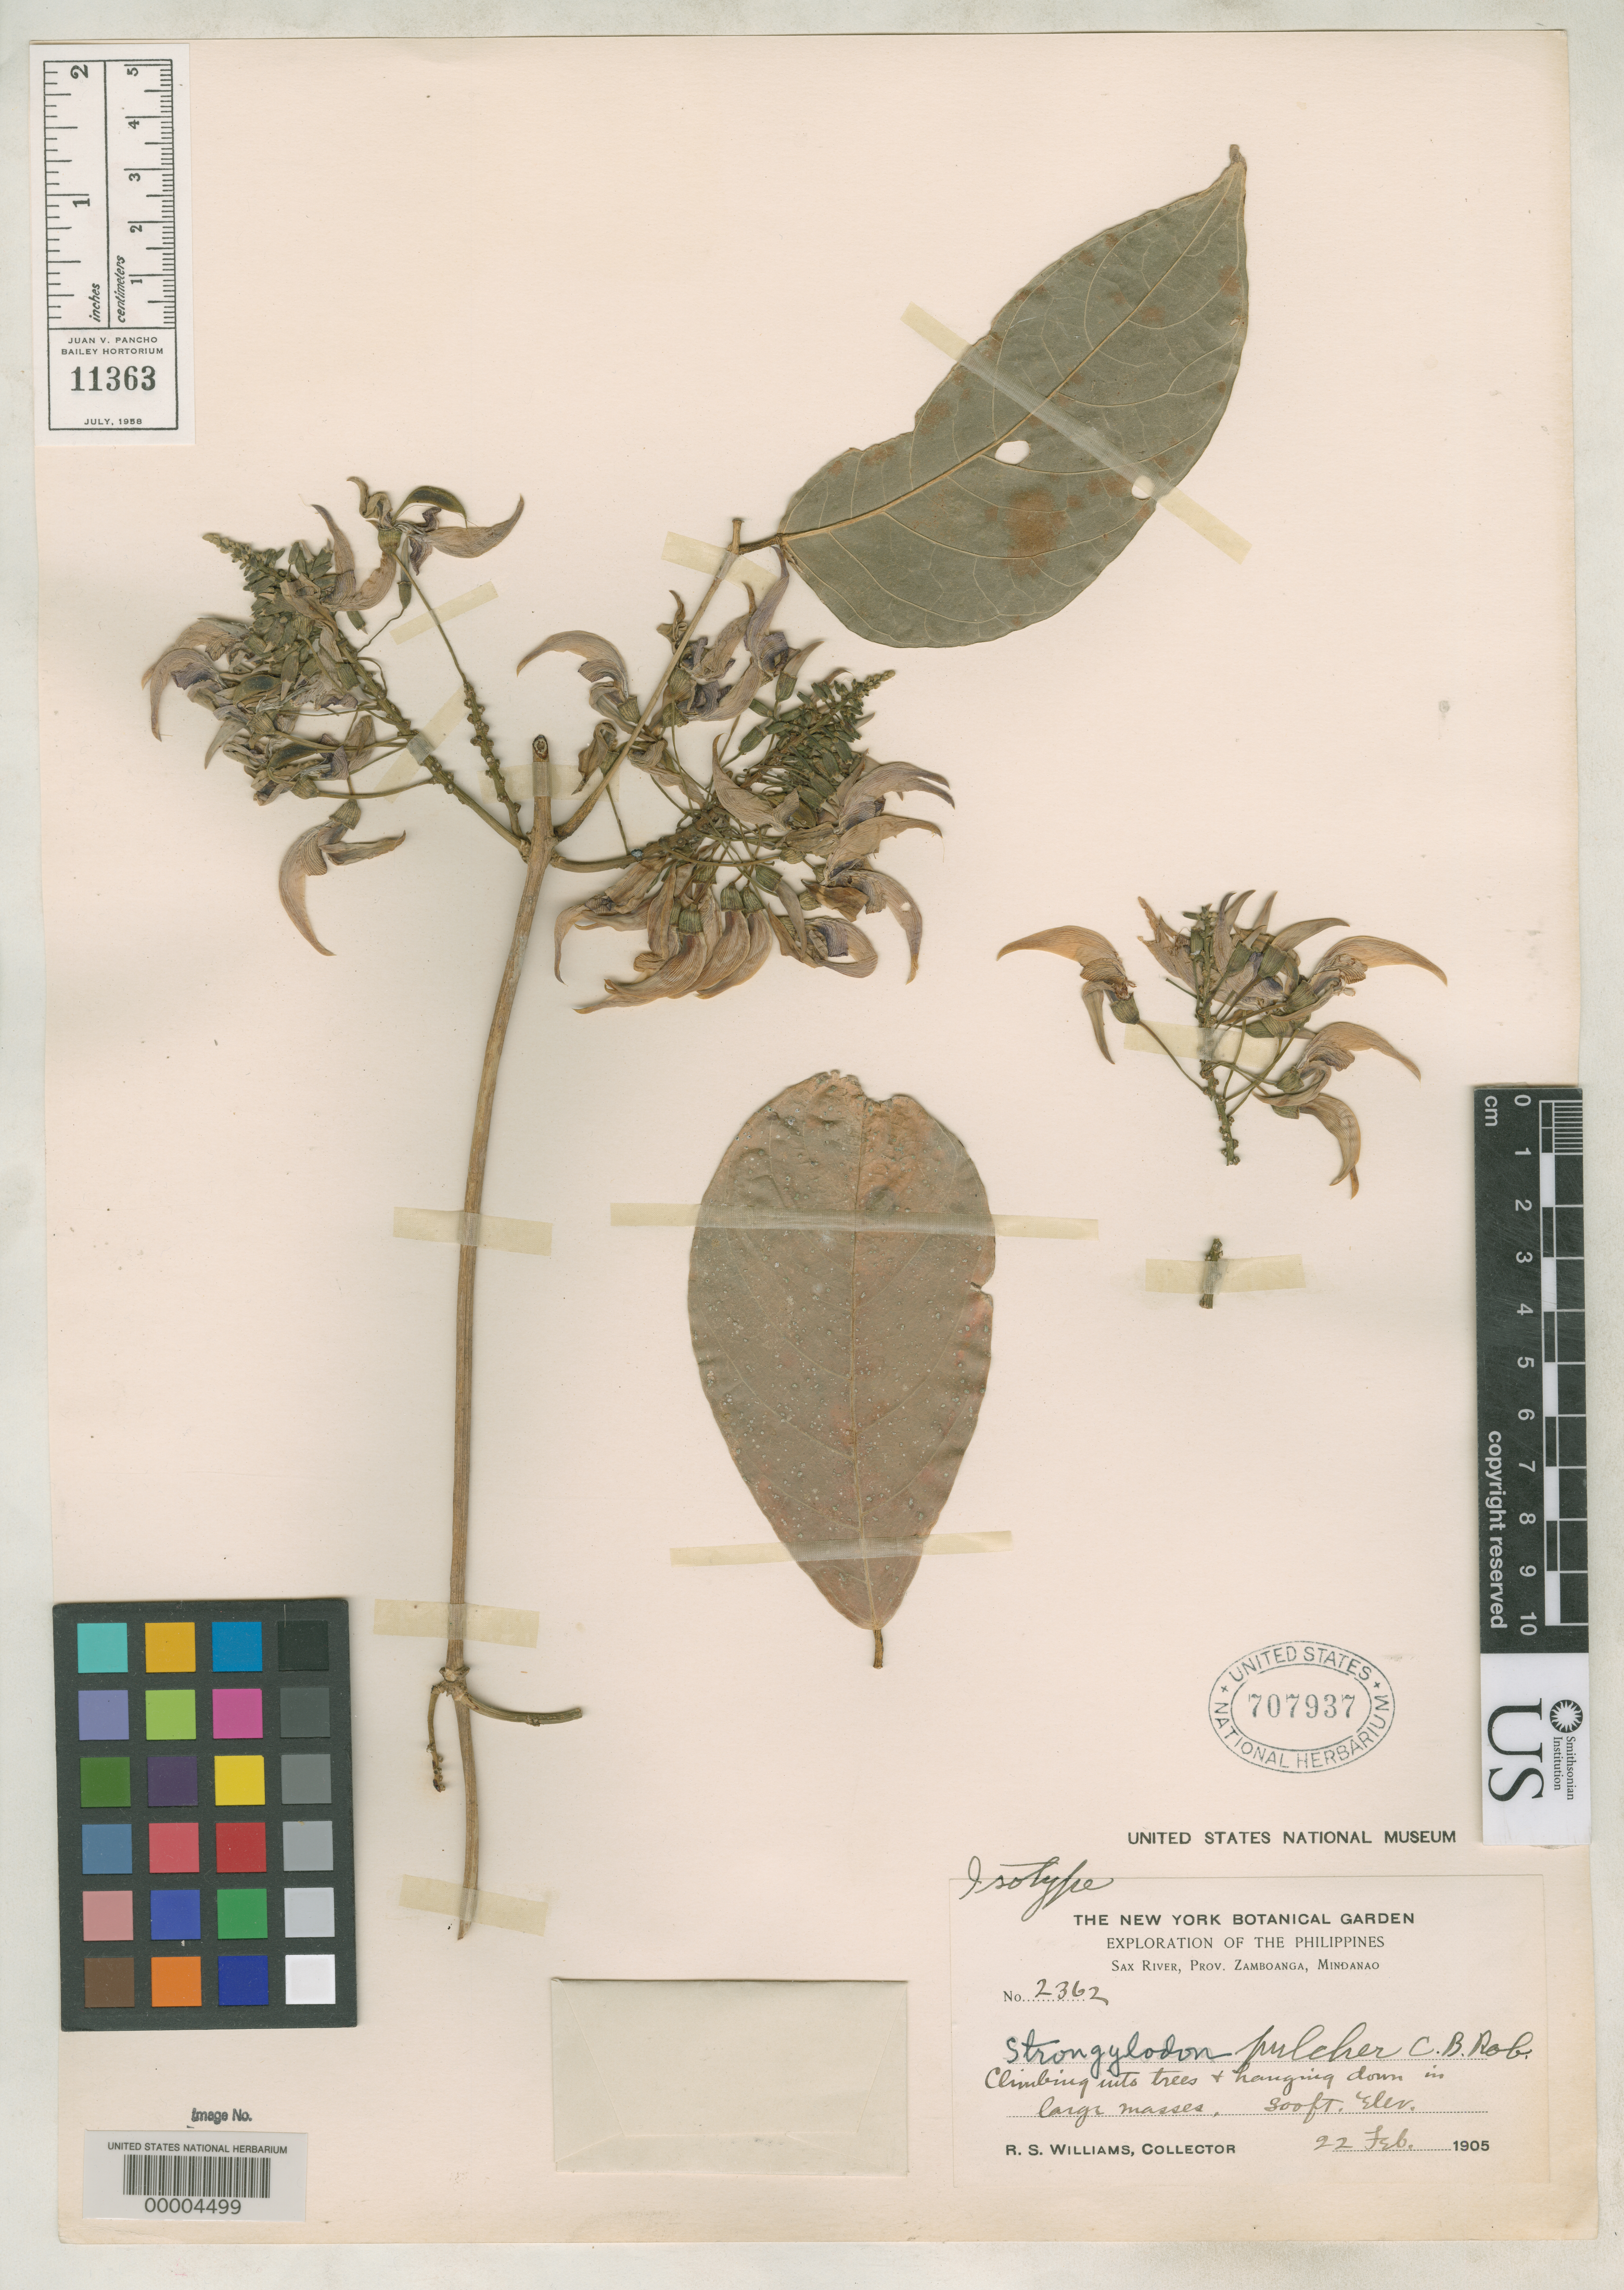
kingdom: Plantae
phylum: Tracheophyta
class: Magnoliopsida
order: Fabales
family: Fabaceae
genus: Strongylodon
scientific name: Strongylodon pulcher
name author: B.L. Rob.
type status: Isotype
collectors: R. S. Williams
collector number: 2362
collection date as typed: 22 Feb 1905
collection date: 1905-02-22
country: Philippines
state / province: Zamboanga Peninsula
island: Mindanao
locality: Sax River; alt. 300 ft.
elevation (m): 91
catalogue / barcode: US 707937